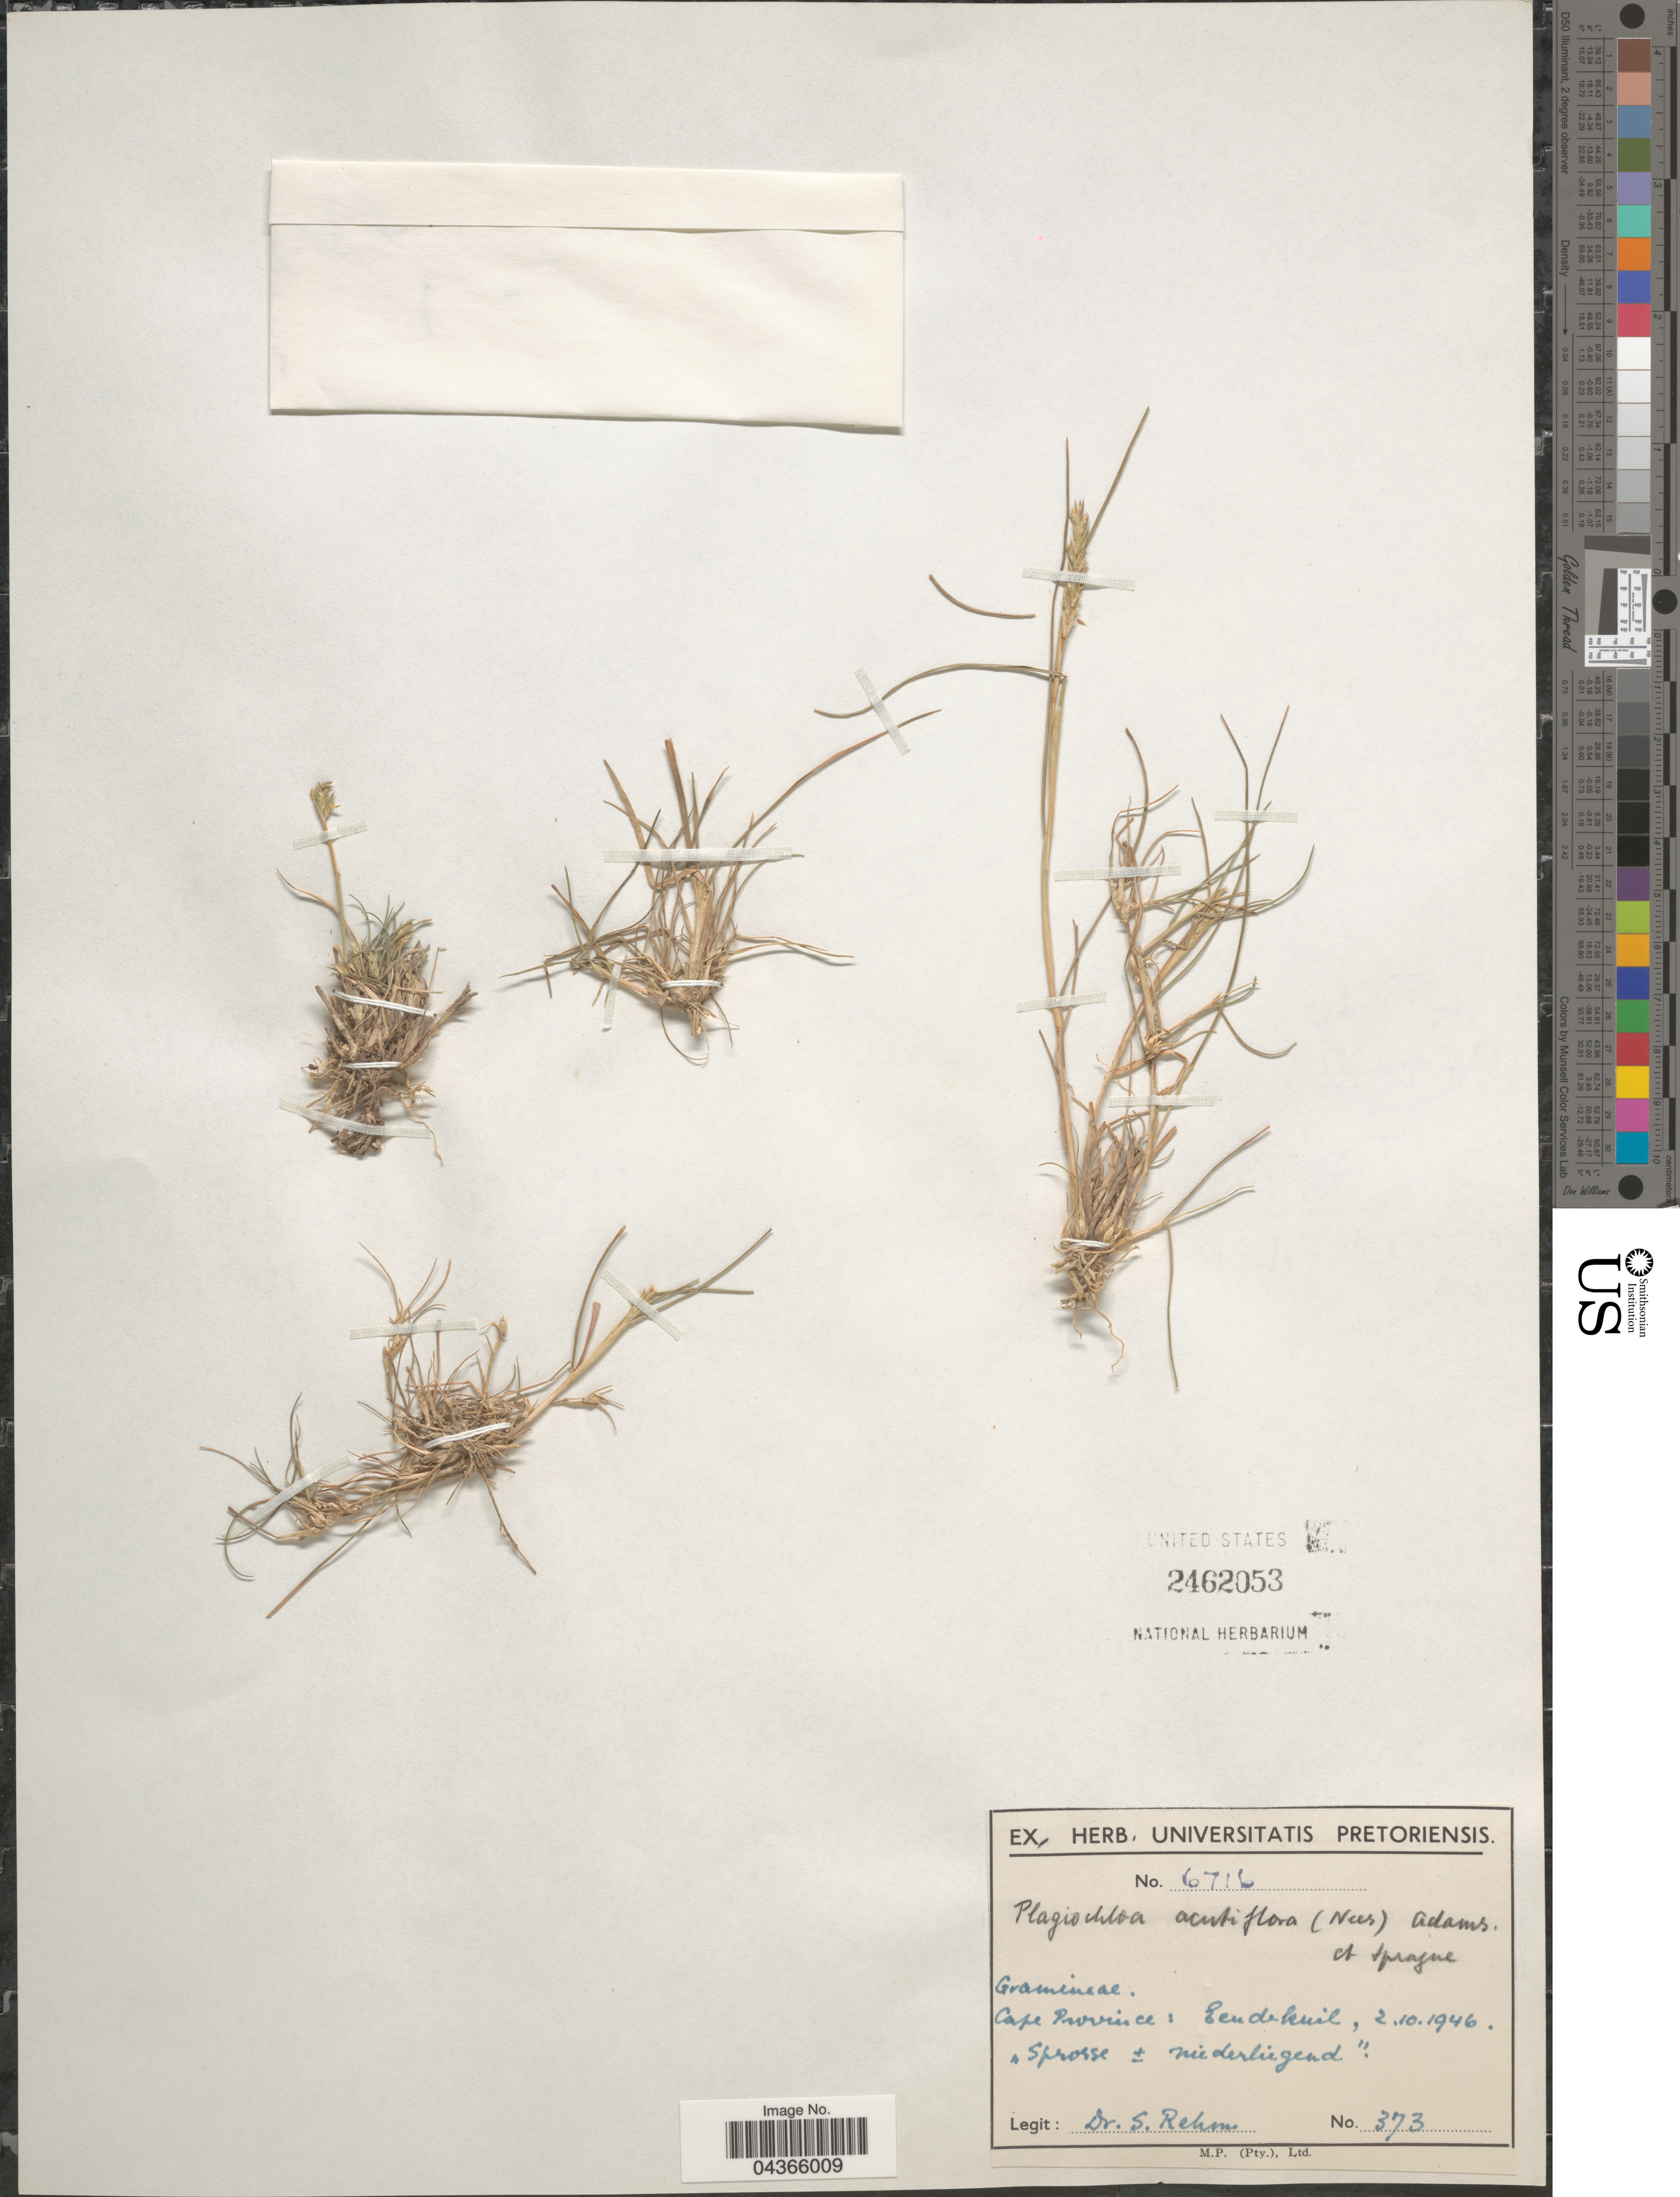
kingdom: Plantae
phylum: Tracheophyta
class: Liliopsida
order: Poales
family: Poaceae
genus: Tribolium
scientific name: Tribolium acutiflorum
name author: (Nees) Renvoize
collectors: S. Rehm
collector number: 373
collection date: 1946-10-02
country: South Africa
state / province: Western Cape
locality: Eendekuil.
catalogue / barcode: US 2462053